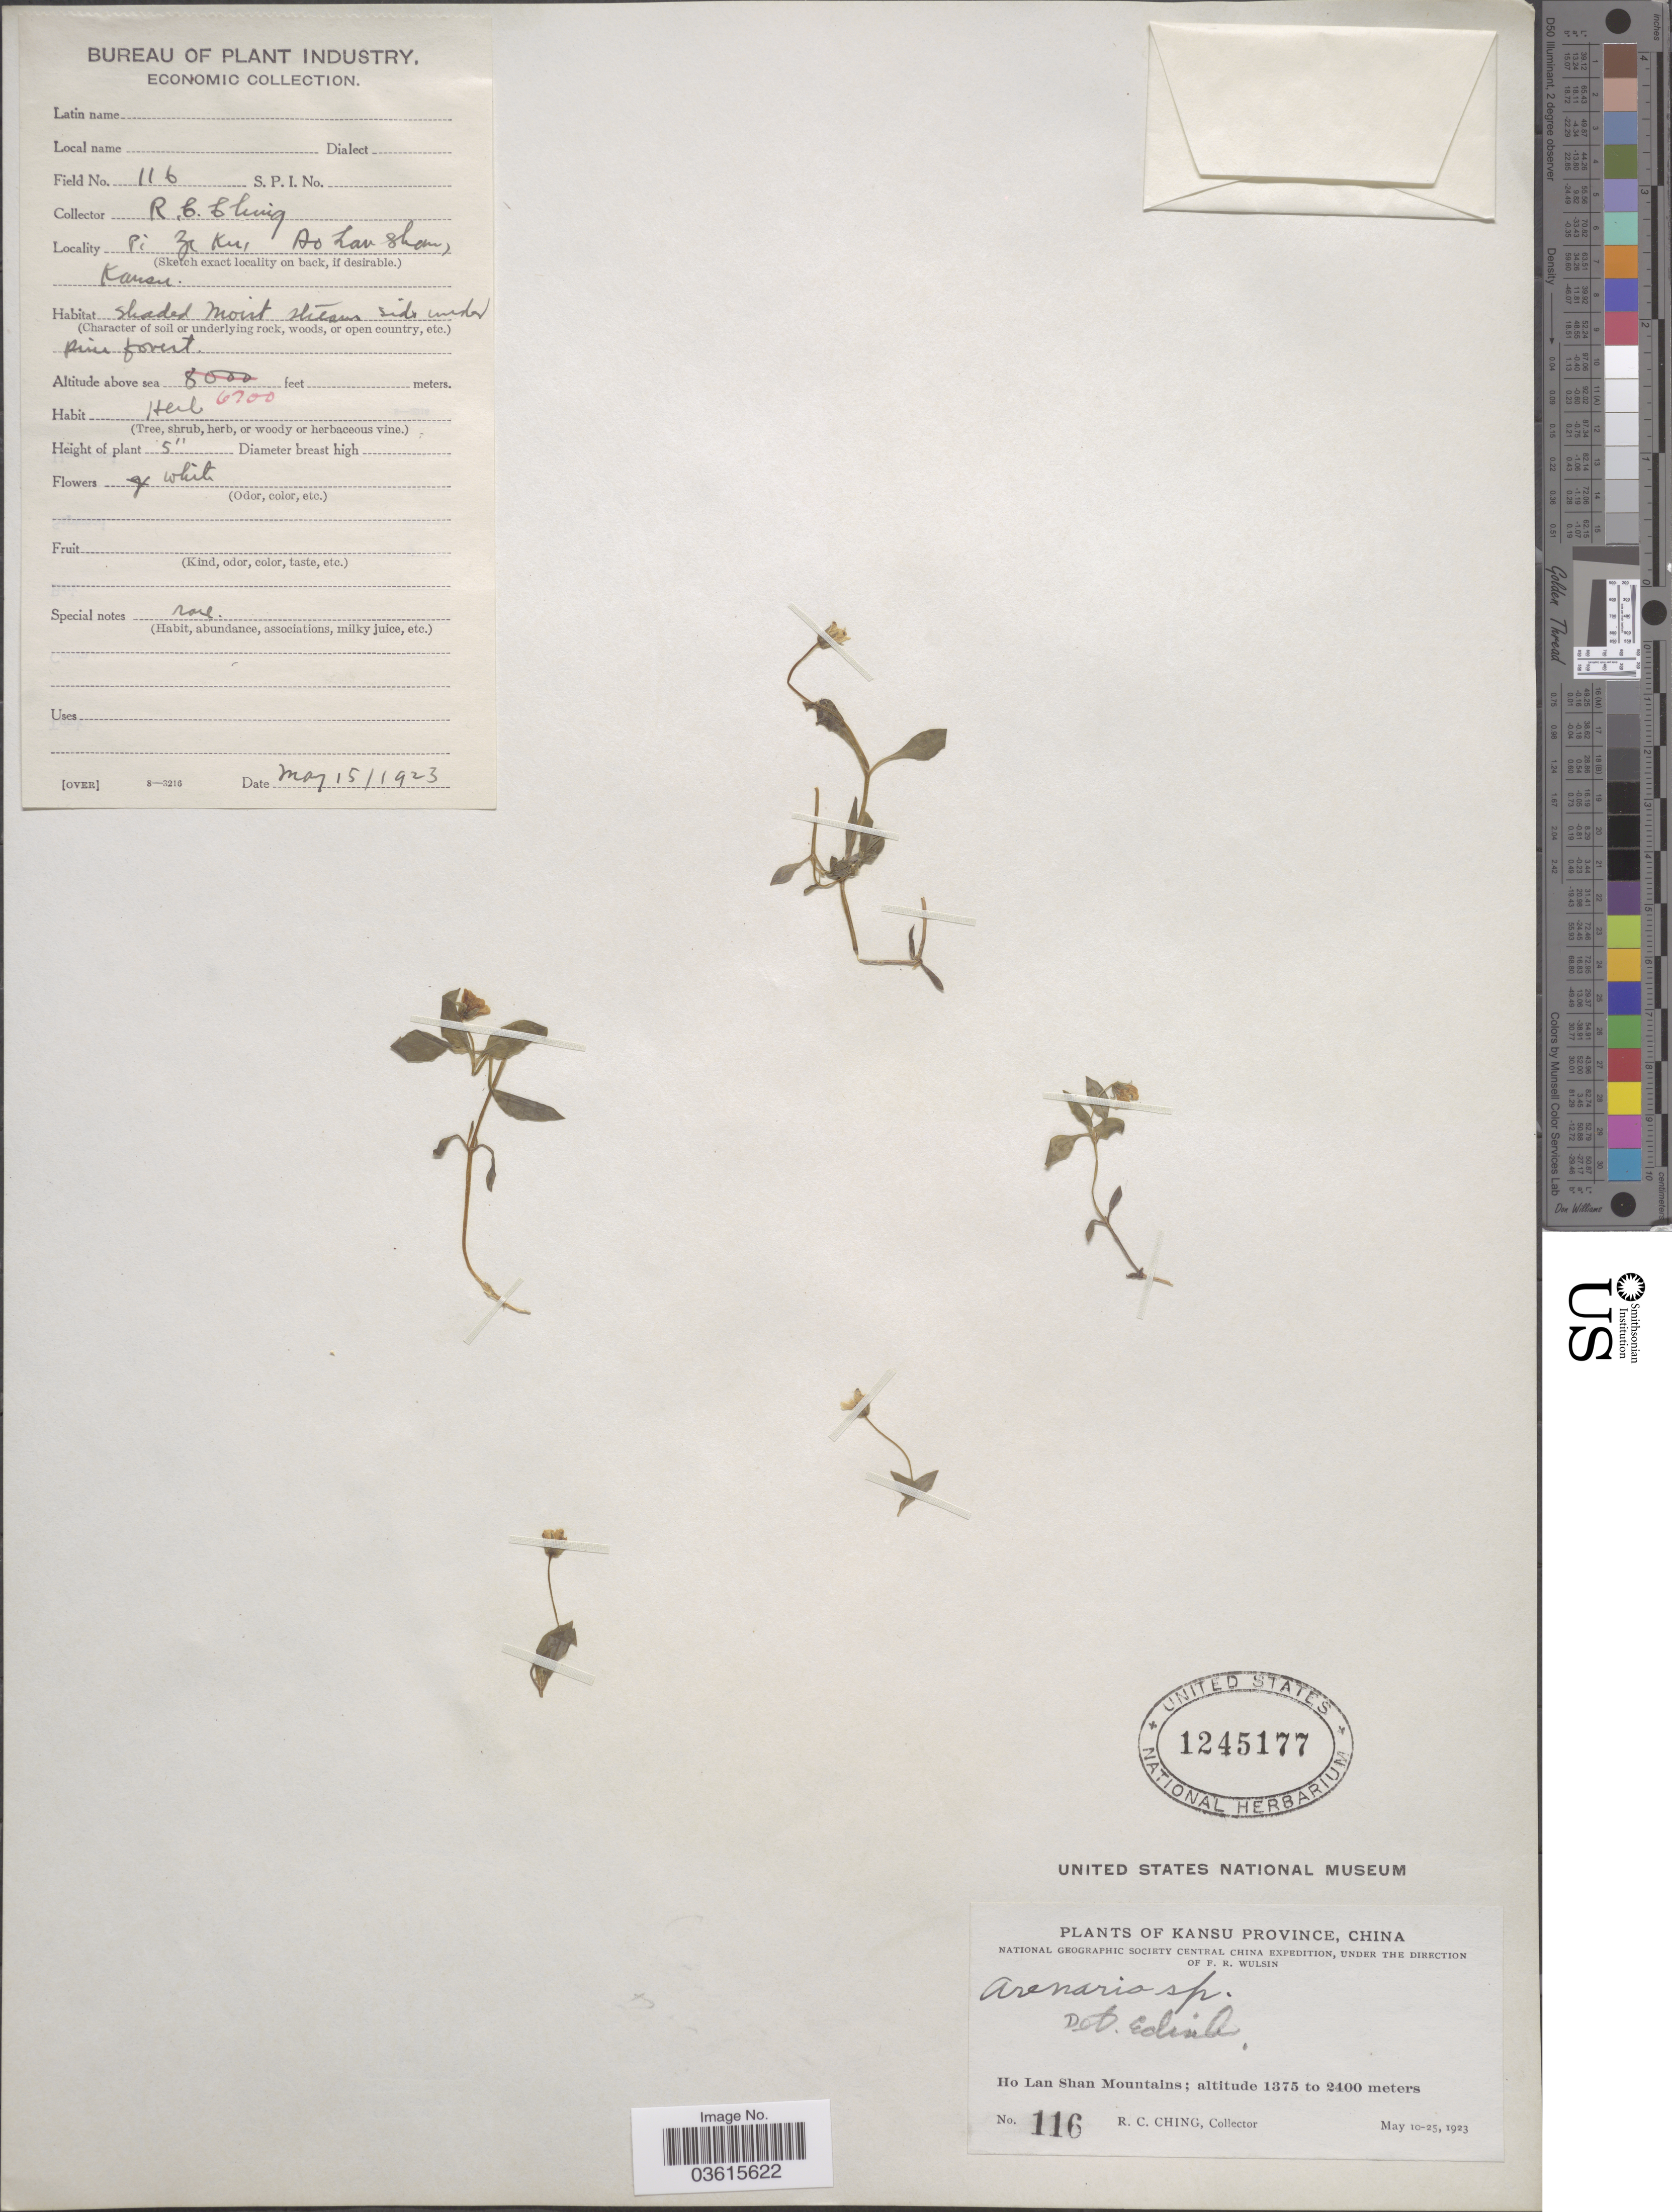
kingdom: Plantae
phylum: Tracheophyta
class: Magnoliopsida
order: Caryophyllales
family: Caryophyllaceae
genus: Arenaria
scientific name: Arenaria sp.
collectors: R. C. Ching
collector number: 116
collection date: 1923-05-15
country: China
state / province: Gansu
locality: Kansu Province. Ho Lan Shan Mountains. Pi Zi Ku, Ho Lan Shan.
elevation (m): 2042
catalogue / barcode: US 1245177